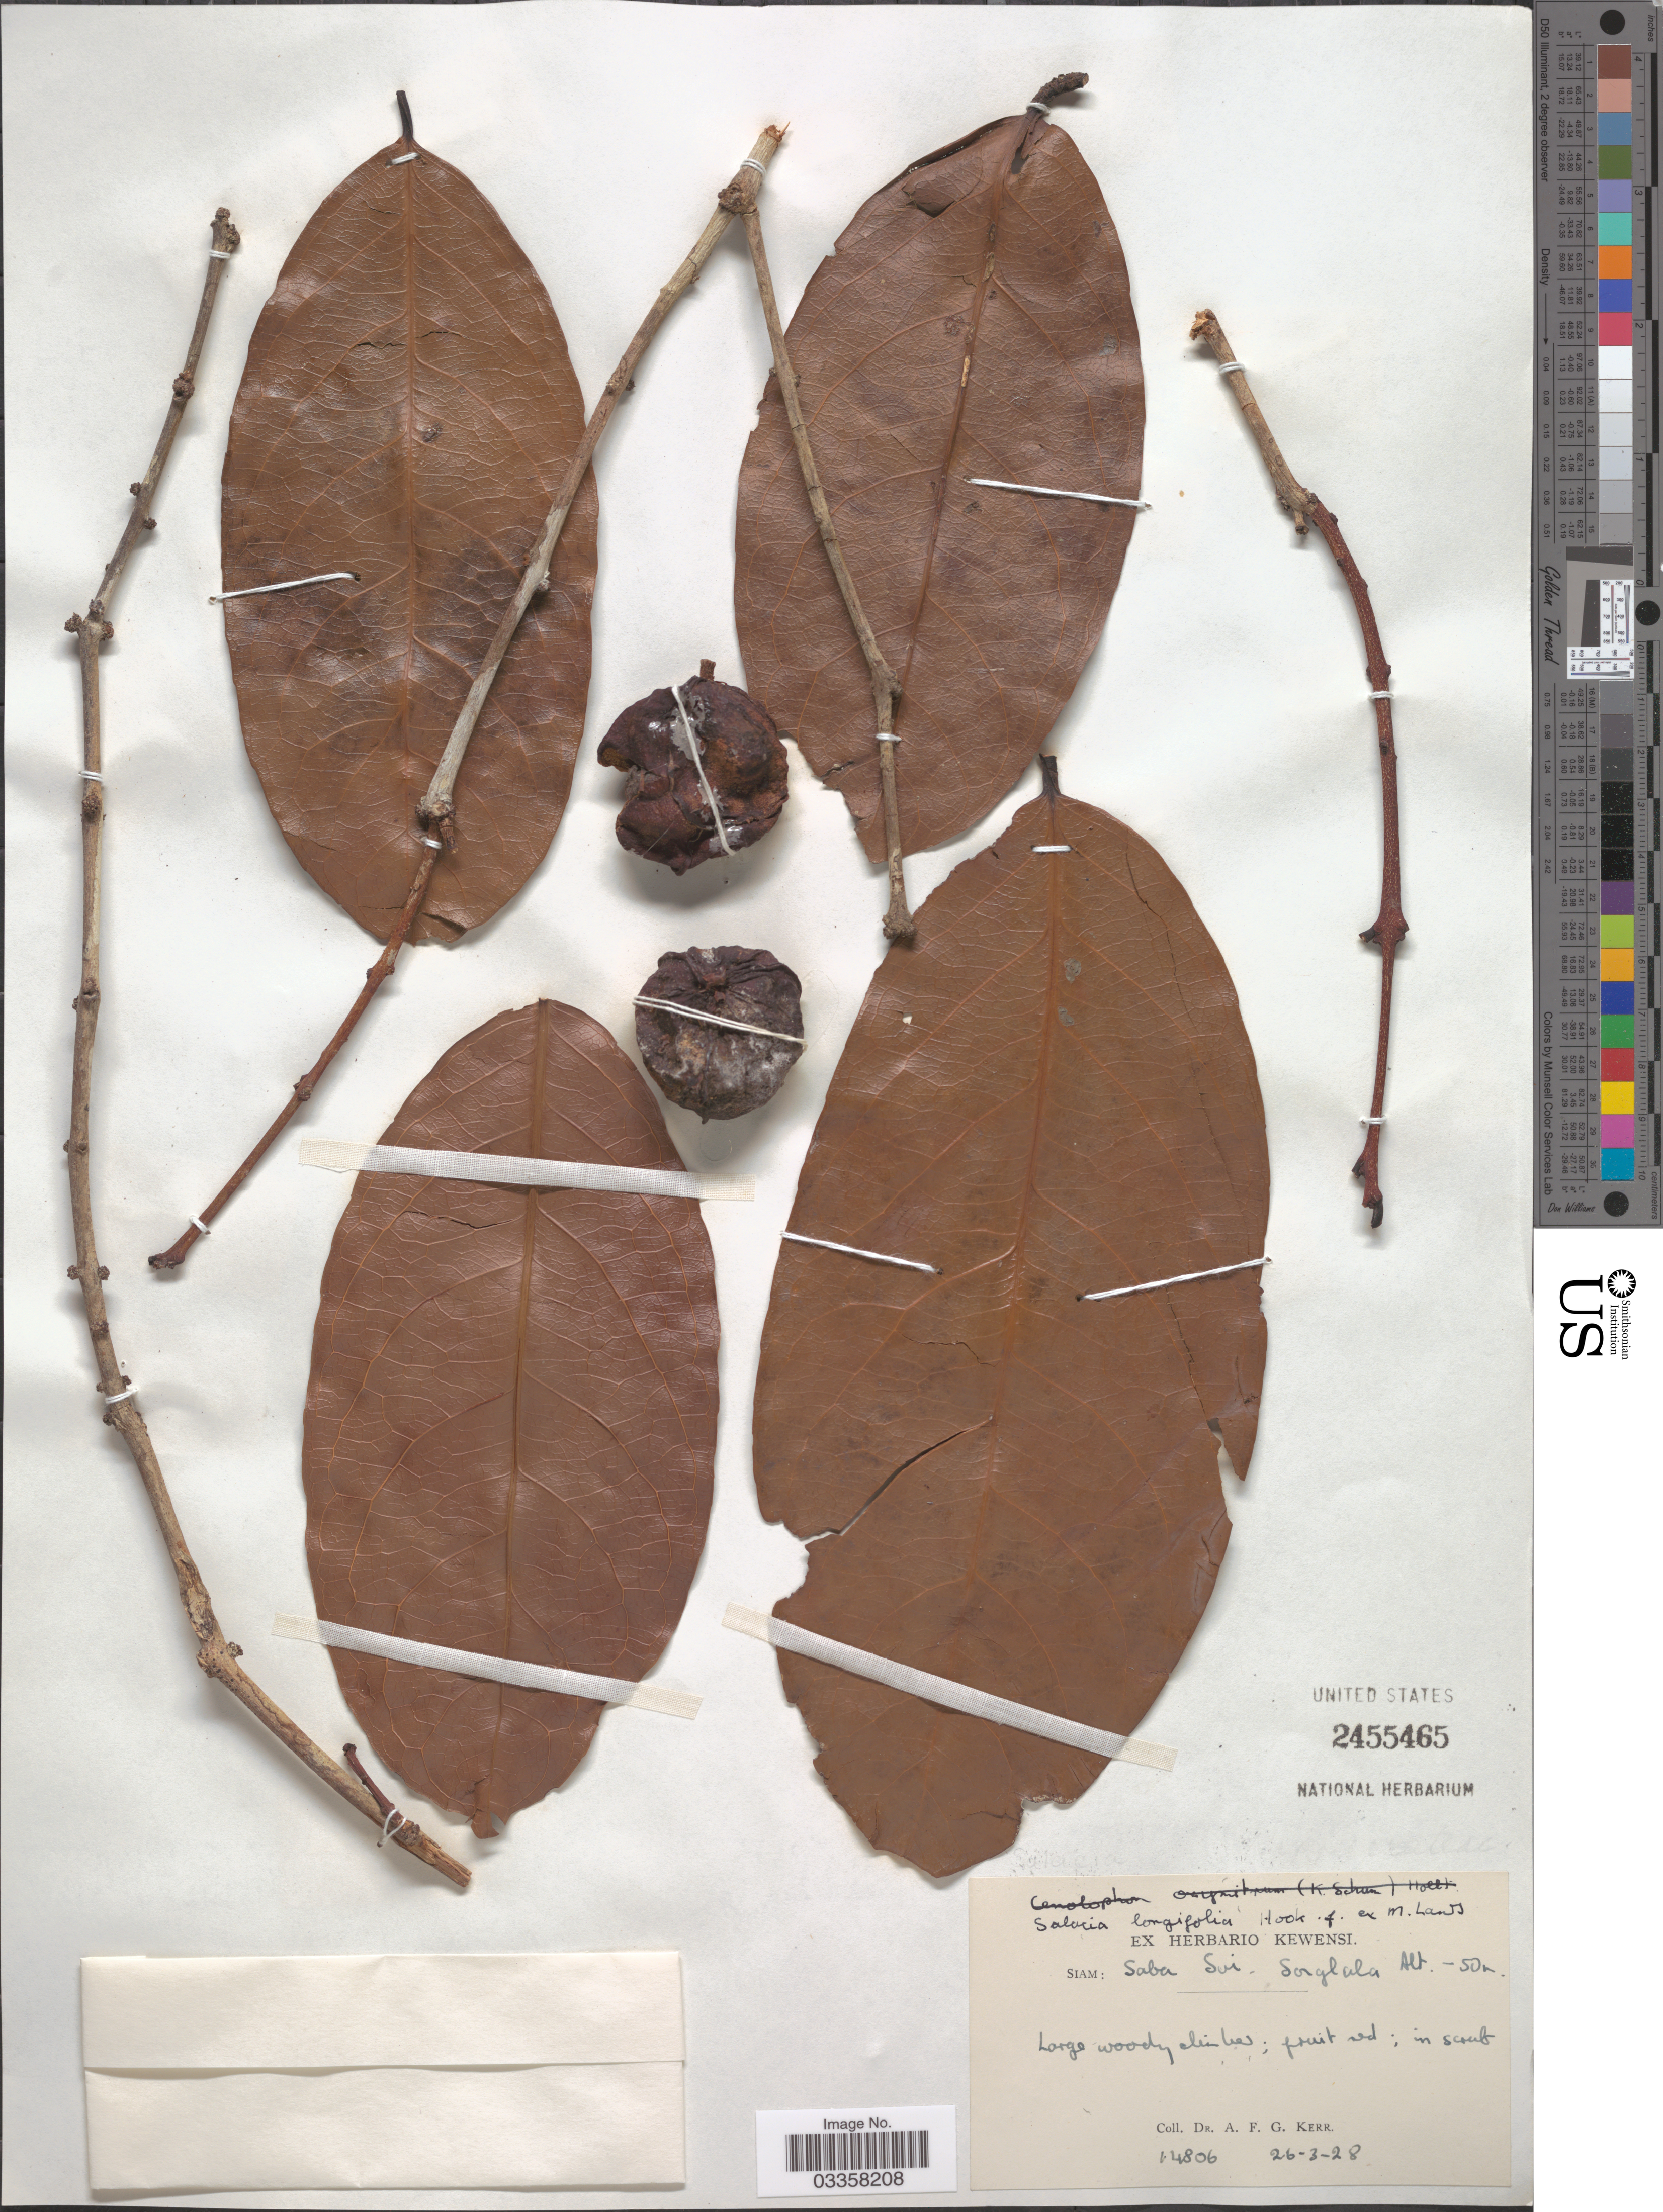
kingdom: Plantae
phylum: Tracheophyta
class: Magnoliopsida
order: Celastrales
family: Celastraceae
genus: Salacia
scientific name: Salacia longifolia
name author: Hook. f.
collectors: A. F. G. Kerr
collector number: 14806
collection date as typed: Transcribed d/m/y: 26/3/28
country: Thailand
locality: Siam: Saba Sai [interpreted], Sorglala [interpreted].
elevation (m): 50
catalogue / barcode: US 2455465